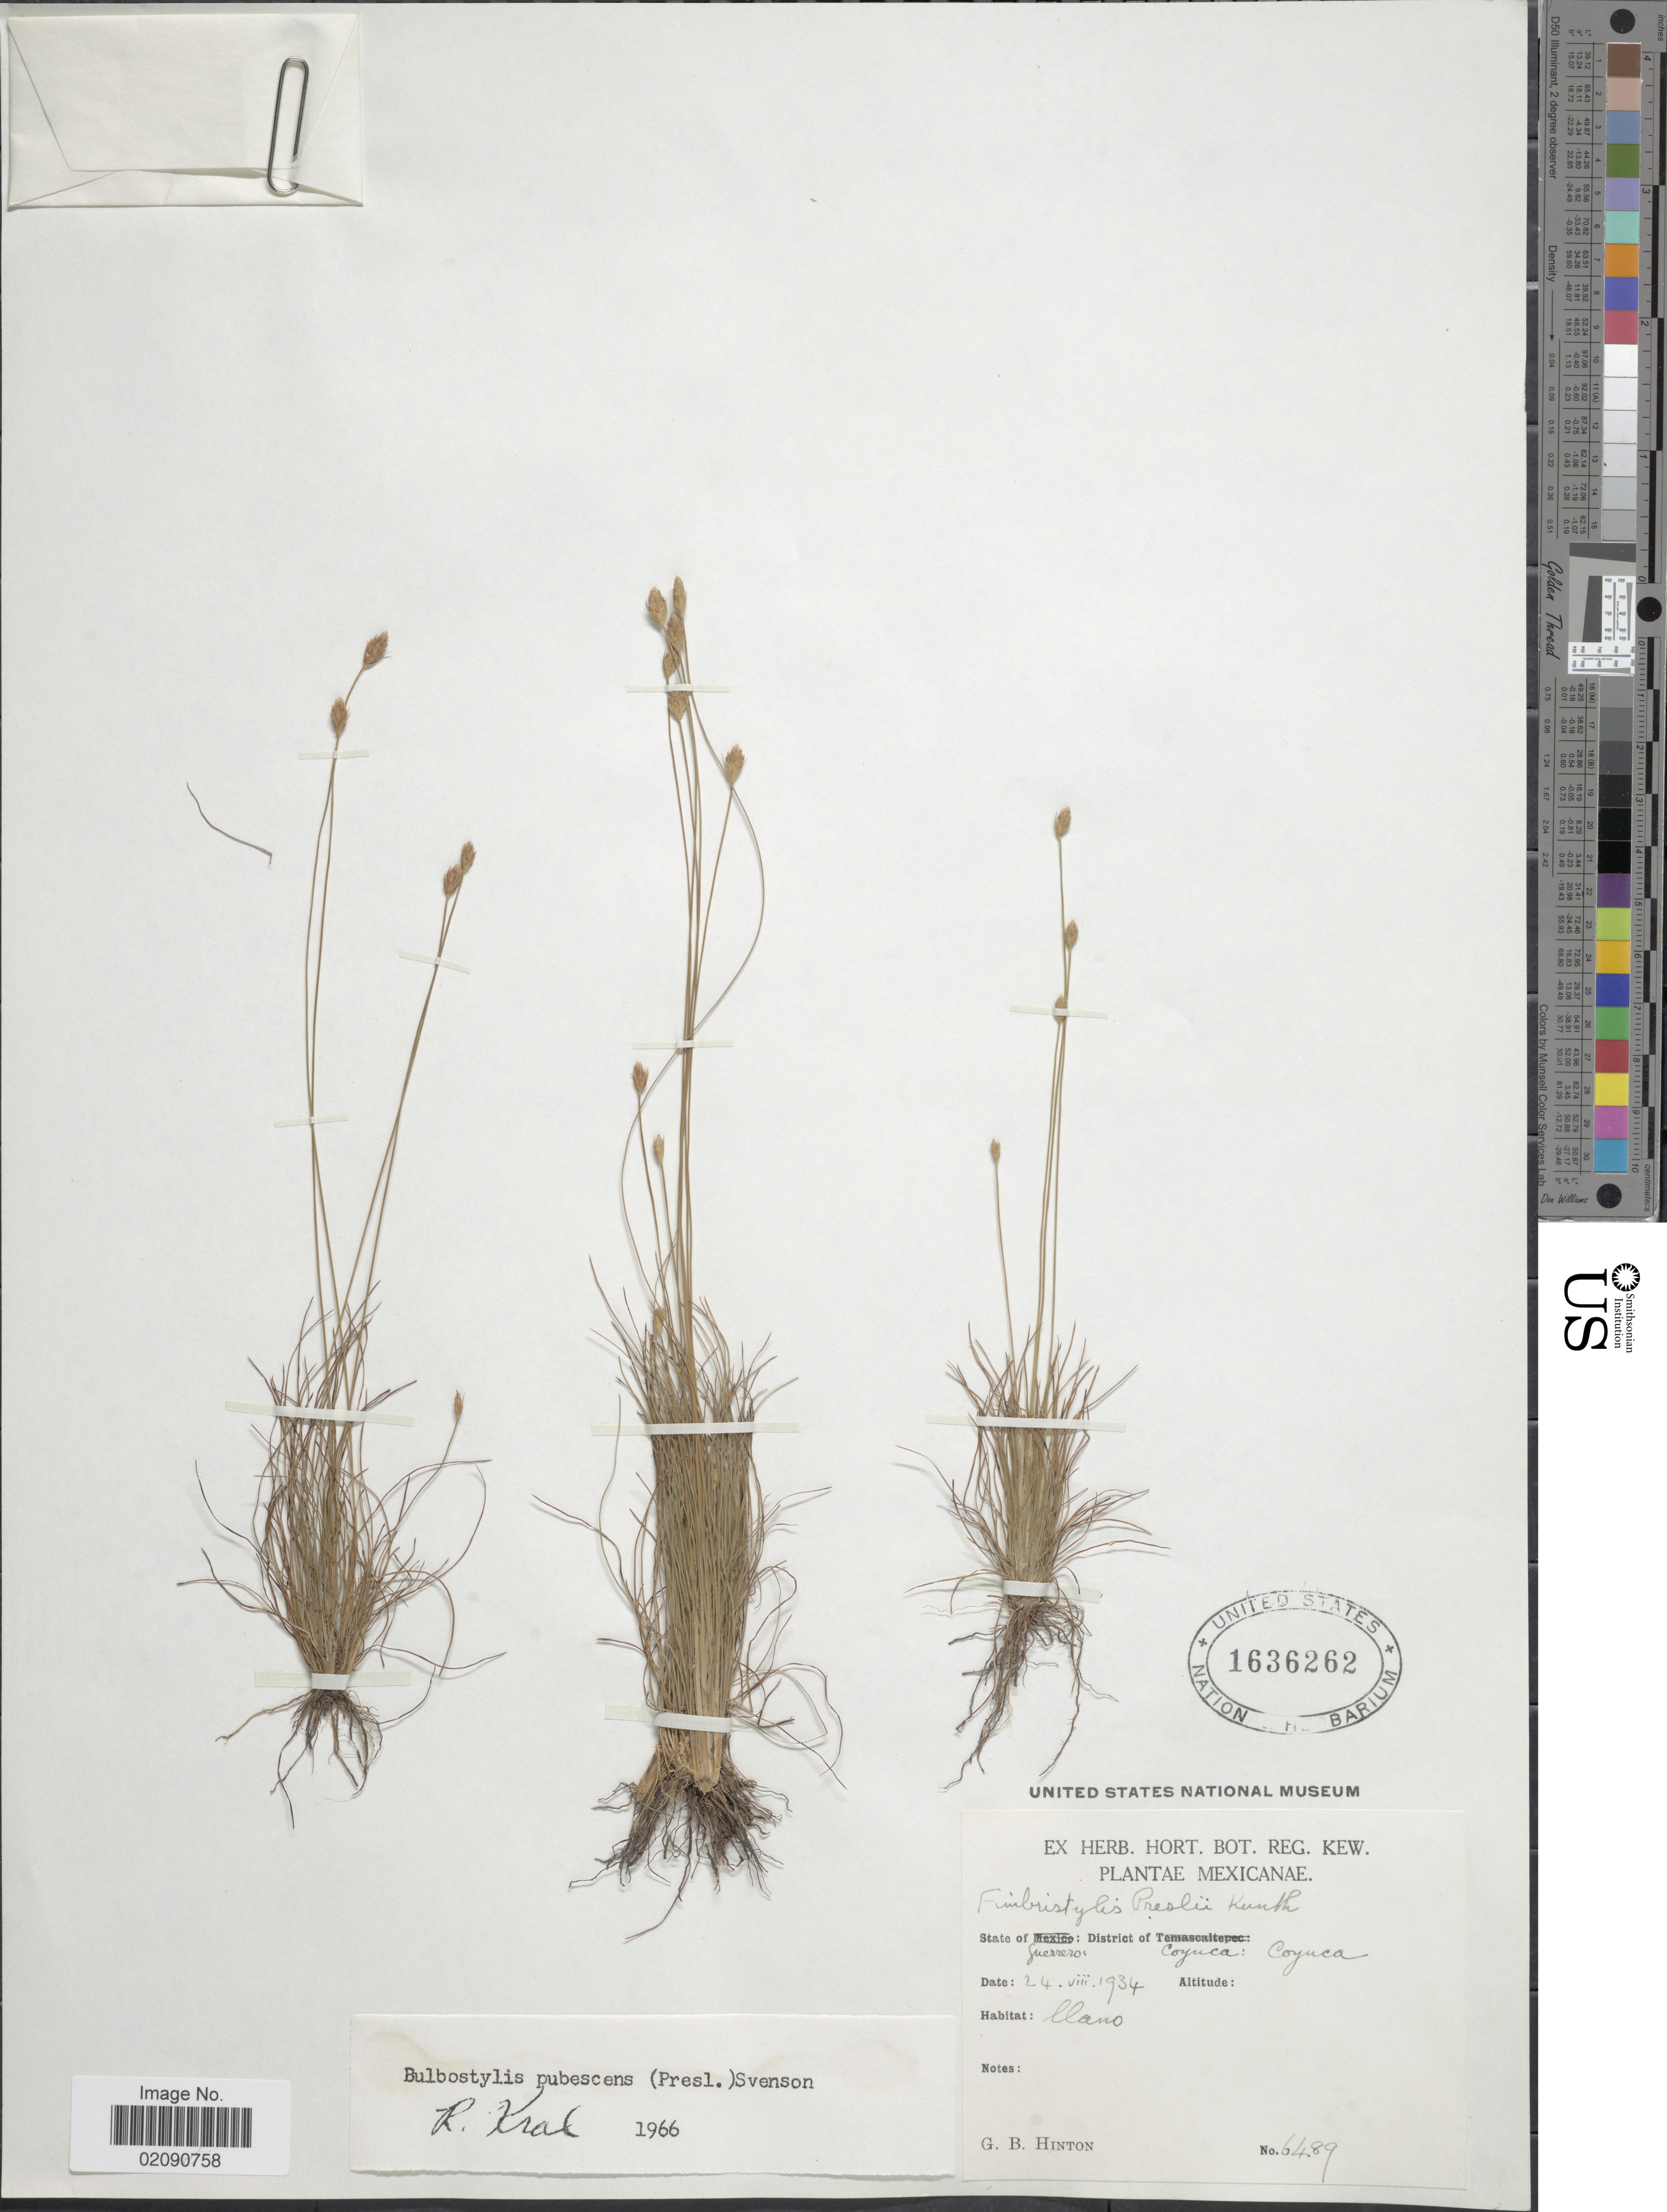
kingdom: Plantae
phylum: Tracheophyta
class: Liliopsida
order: Poales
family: Cyperaceae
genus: Bulbostylis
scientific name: Bulbostylis pubescens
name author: (J. Presl & C. Presl) Svenson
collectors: G. B. Hinton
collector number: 6489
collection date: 1934-08-24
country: Mexico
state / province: Guerrero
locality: State of Guerrero: District of Coyuca: Coyuca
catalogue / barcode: US 1636262